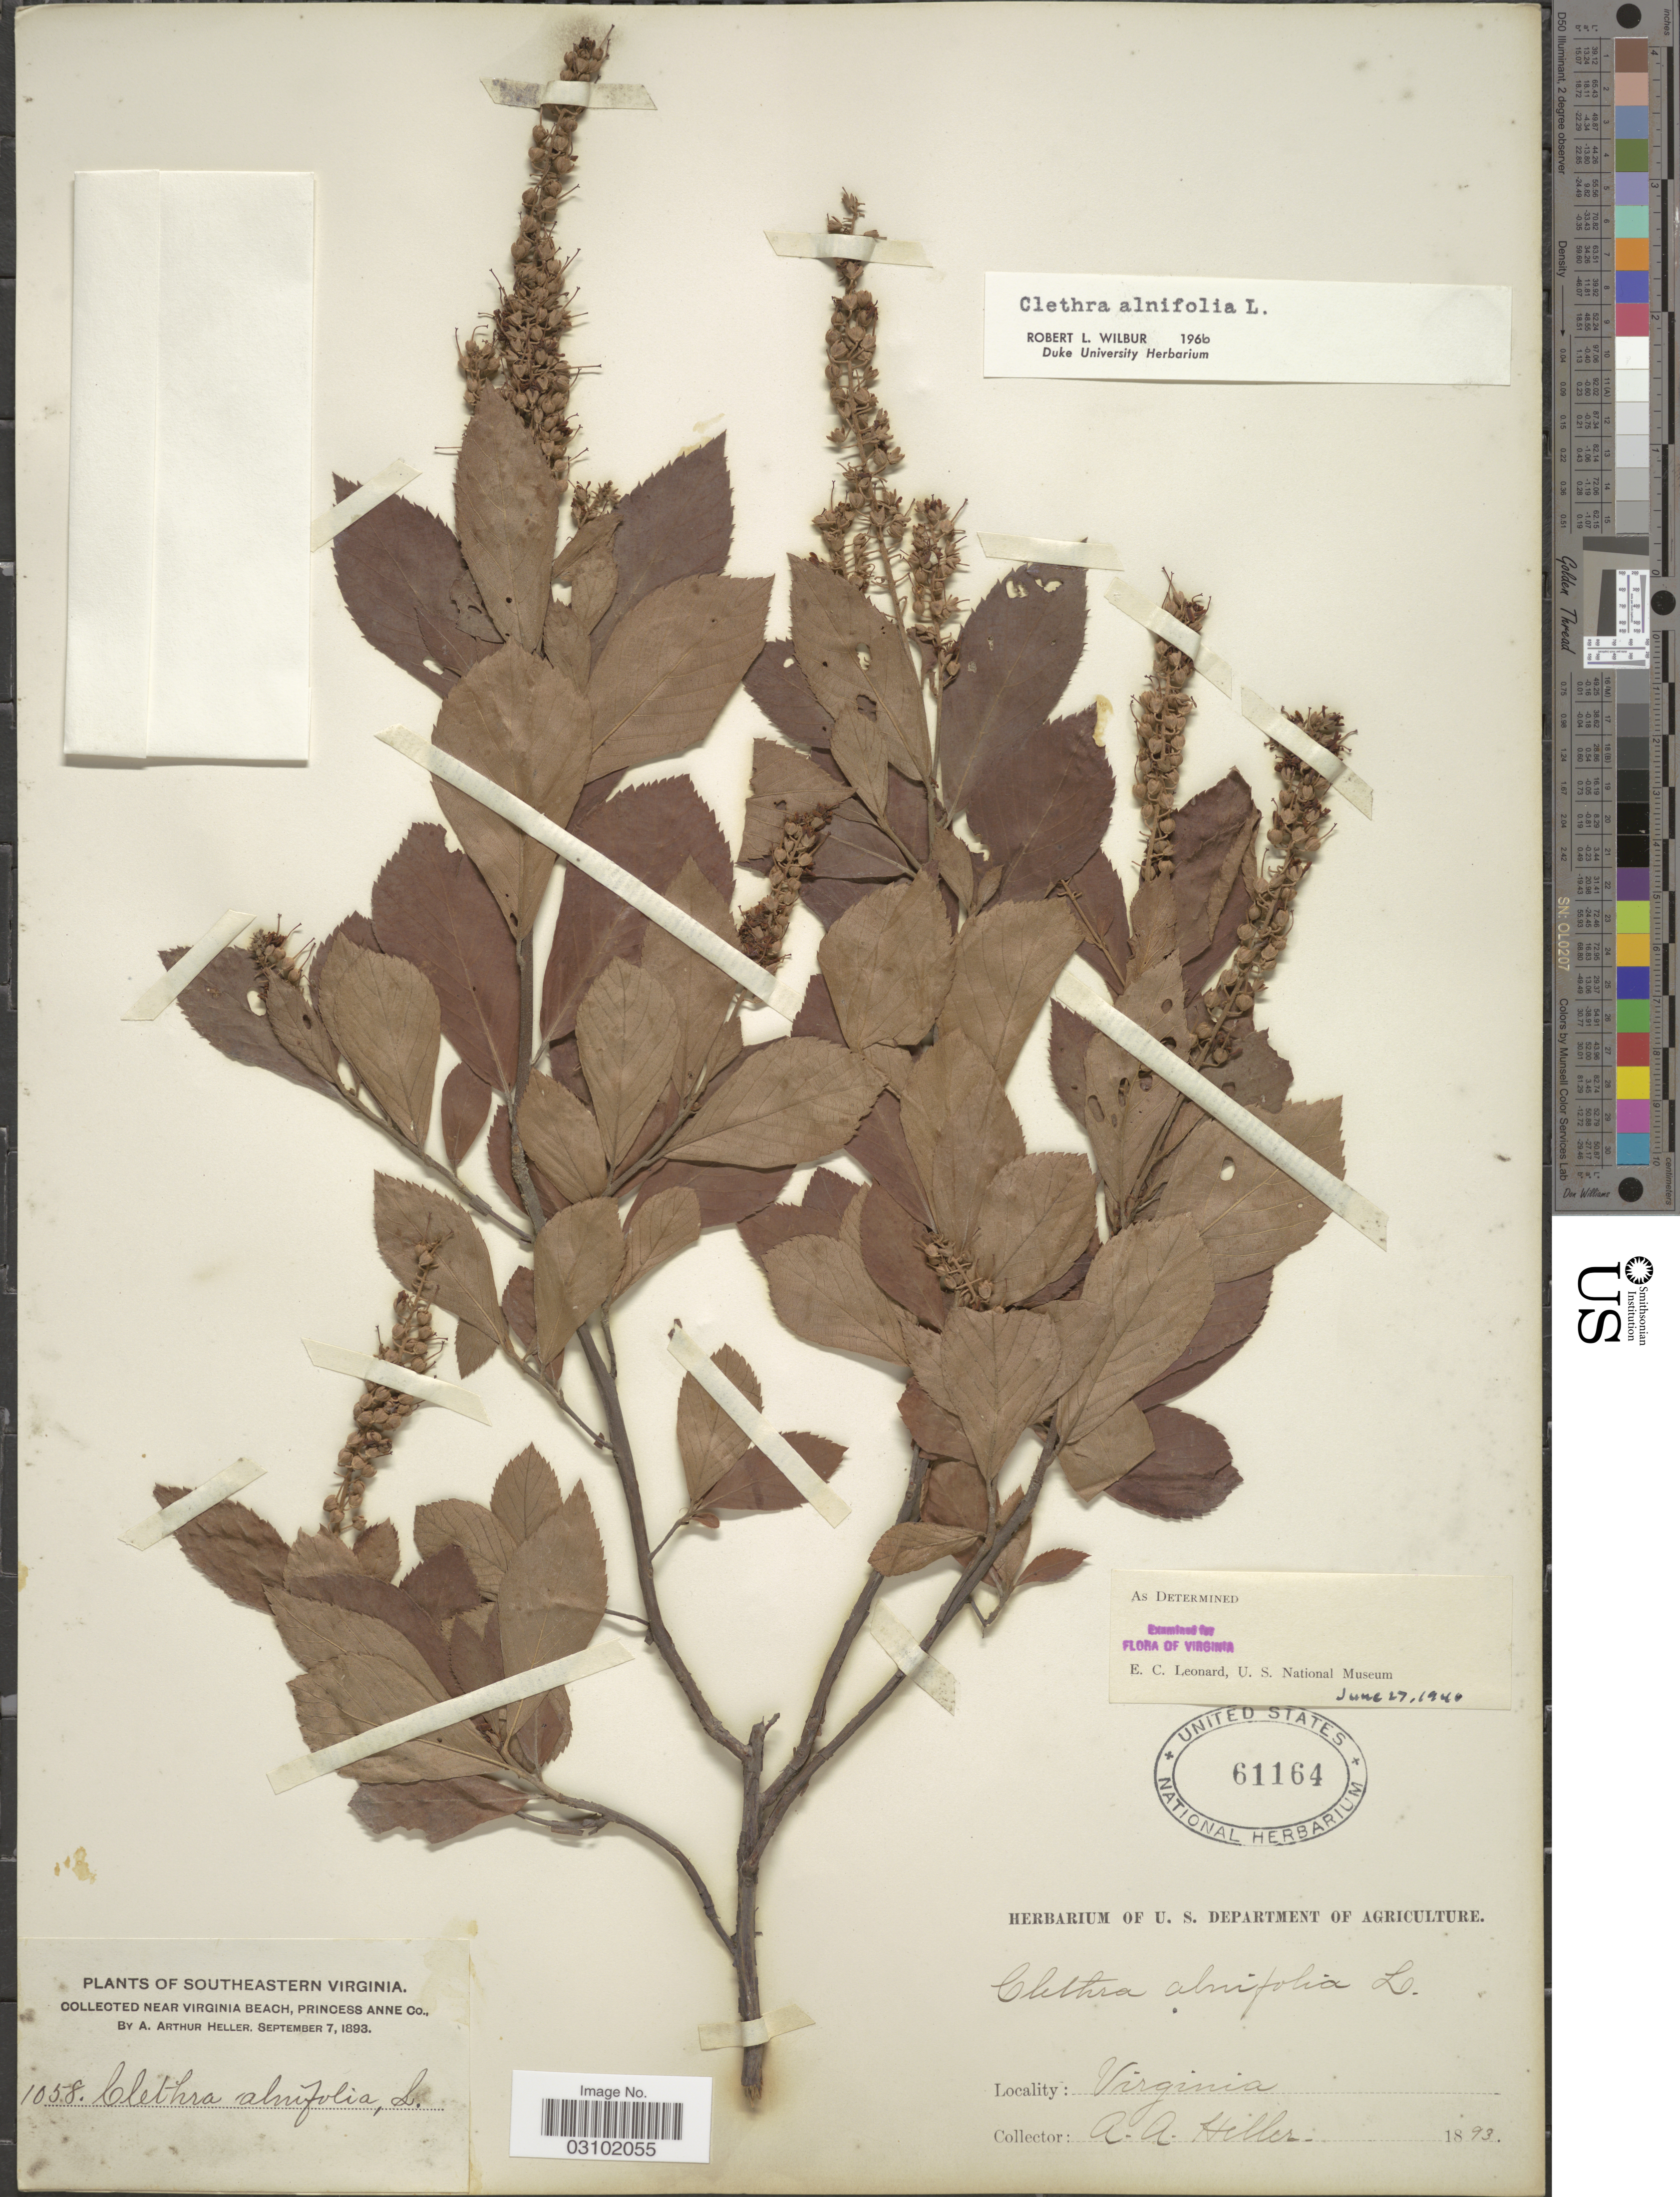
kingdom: Plantae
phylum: Tracheophyta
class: Magnoliopsida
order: Ericales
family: Clethraceae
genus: Clethra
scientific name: Clethra alnifolia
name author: L.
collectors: A. A. Heller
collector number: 1058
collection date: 1893-09-07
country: United States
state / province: Virginia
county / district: City of Virginia Beach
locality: Southeastern Virginia. Near Virginia Beach, Princess Anne (=historic county name) Co.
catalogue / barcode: US 61164